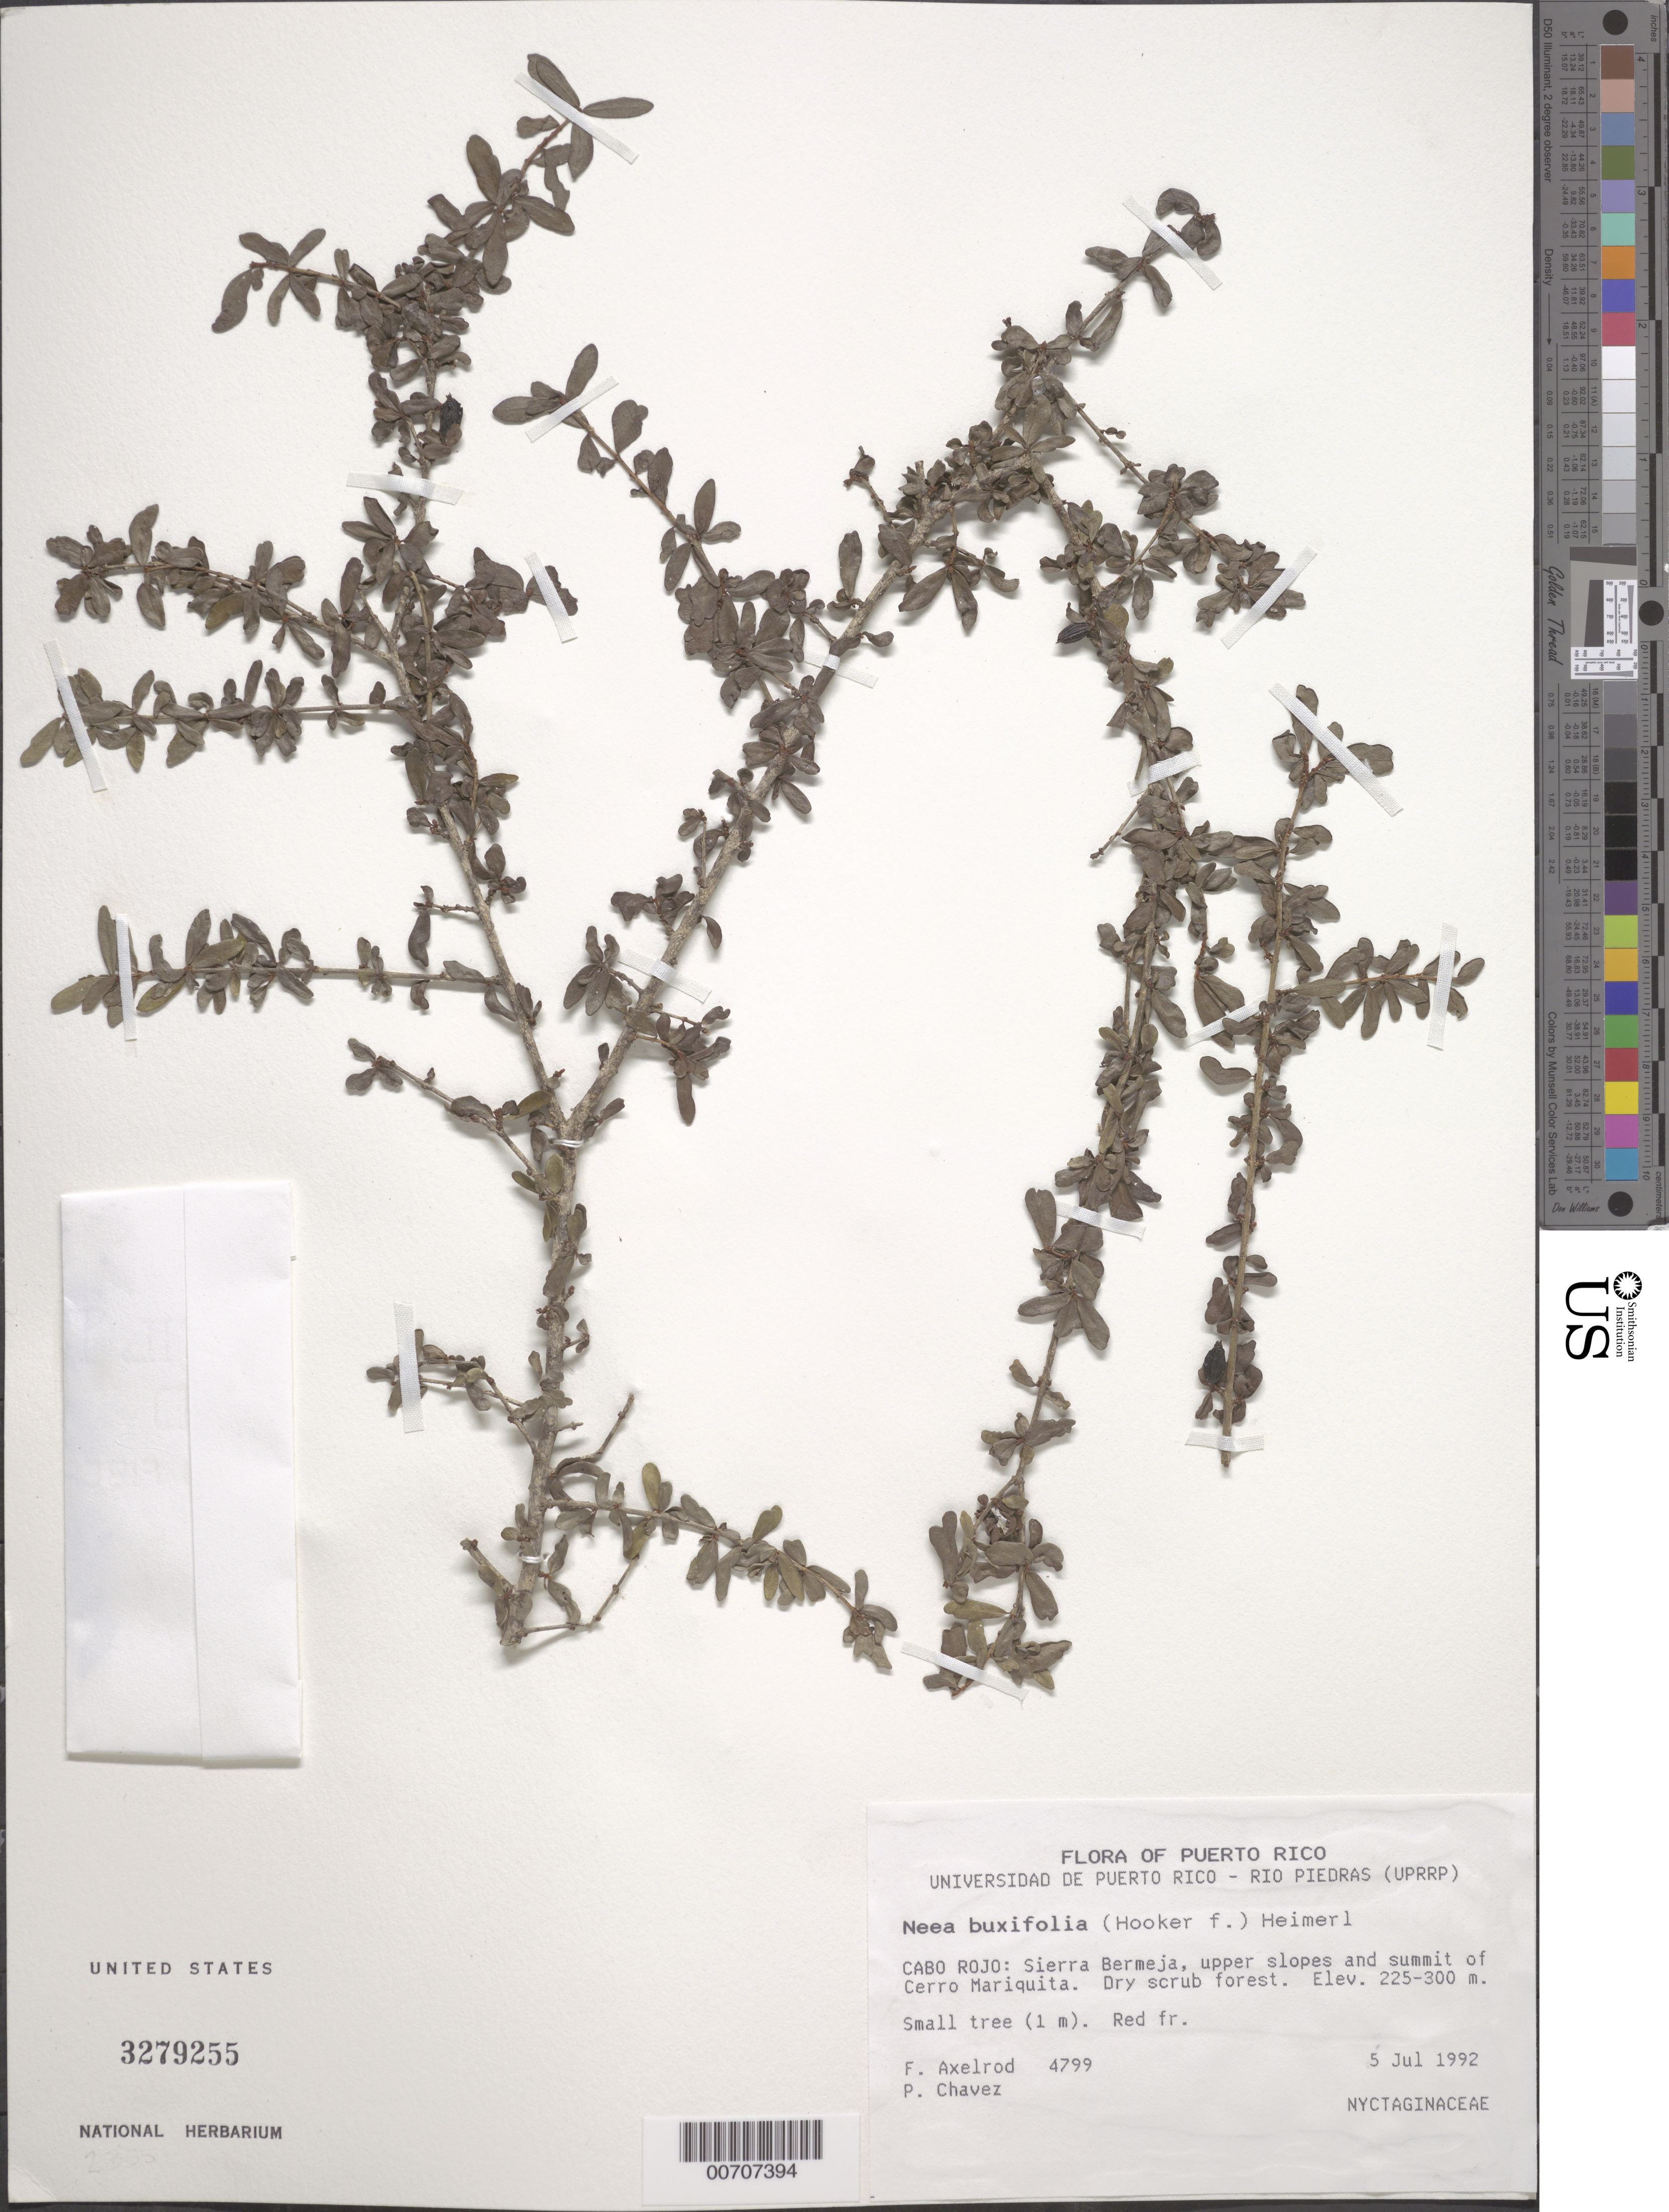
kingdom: Plantae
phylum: Tracheophyta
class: Magnoliopsida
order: Caryophyllales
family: Nyctaginaceae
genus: Neea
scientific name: Neea buxifolia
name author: (Hook. f.) Heimerl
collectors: F. S. Axelrod & P. Chavez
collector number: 4799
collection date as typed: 05 Jul 1992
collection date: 1992-07-05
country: Puerto Rico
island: Greater Antilles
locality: Cabo Rojo: Sierra Bermeja, upper slopes and summit of Cerro Mariquita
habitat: Dry scrub forest.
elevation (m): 225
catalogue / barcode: US 3279255